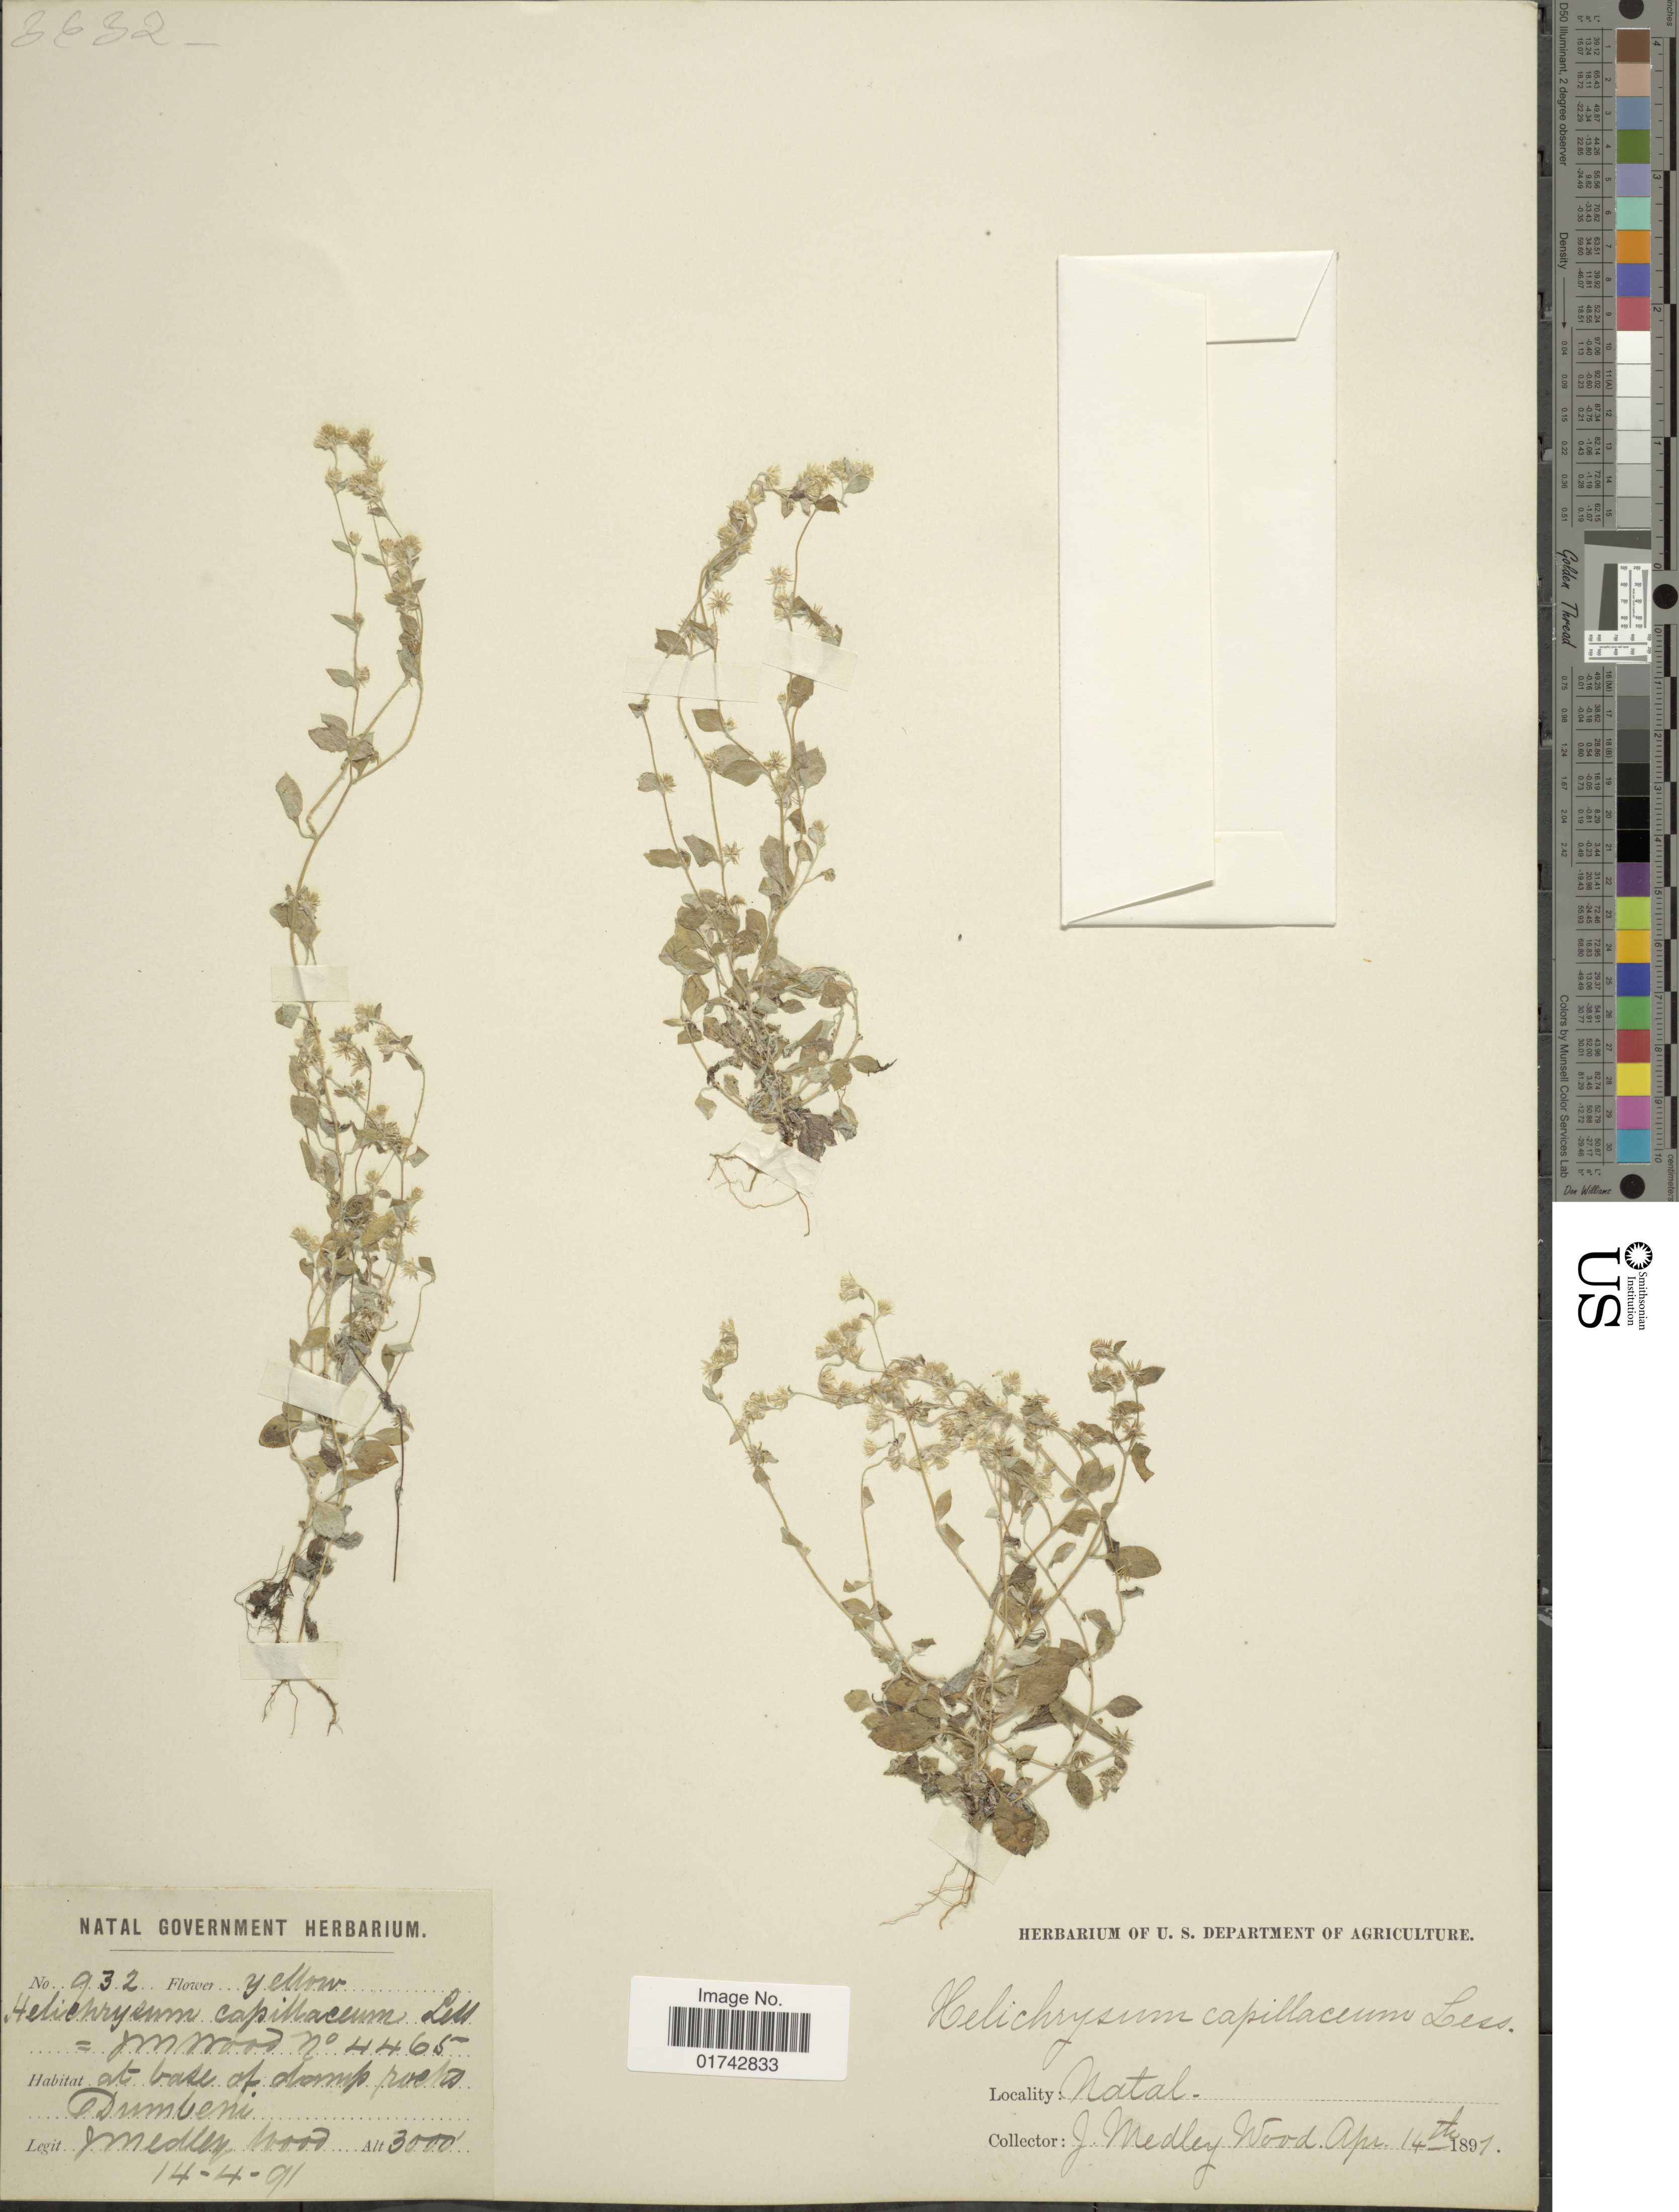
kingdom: Plantae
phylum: Tracheophyta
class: Magnoliopsida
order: Asterales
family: Asteraceae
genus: Helichrysum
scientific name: Helichrysum capillaceum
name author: Less.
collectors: J. Medley Wood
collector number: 932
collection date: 1891-04-14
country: South Africa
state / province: KwaZulu-Natal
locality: Dumbeni. Natal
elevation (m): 914